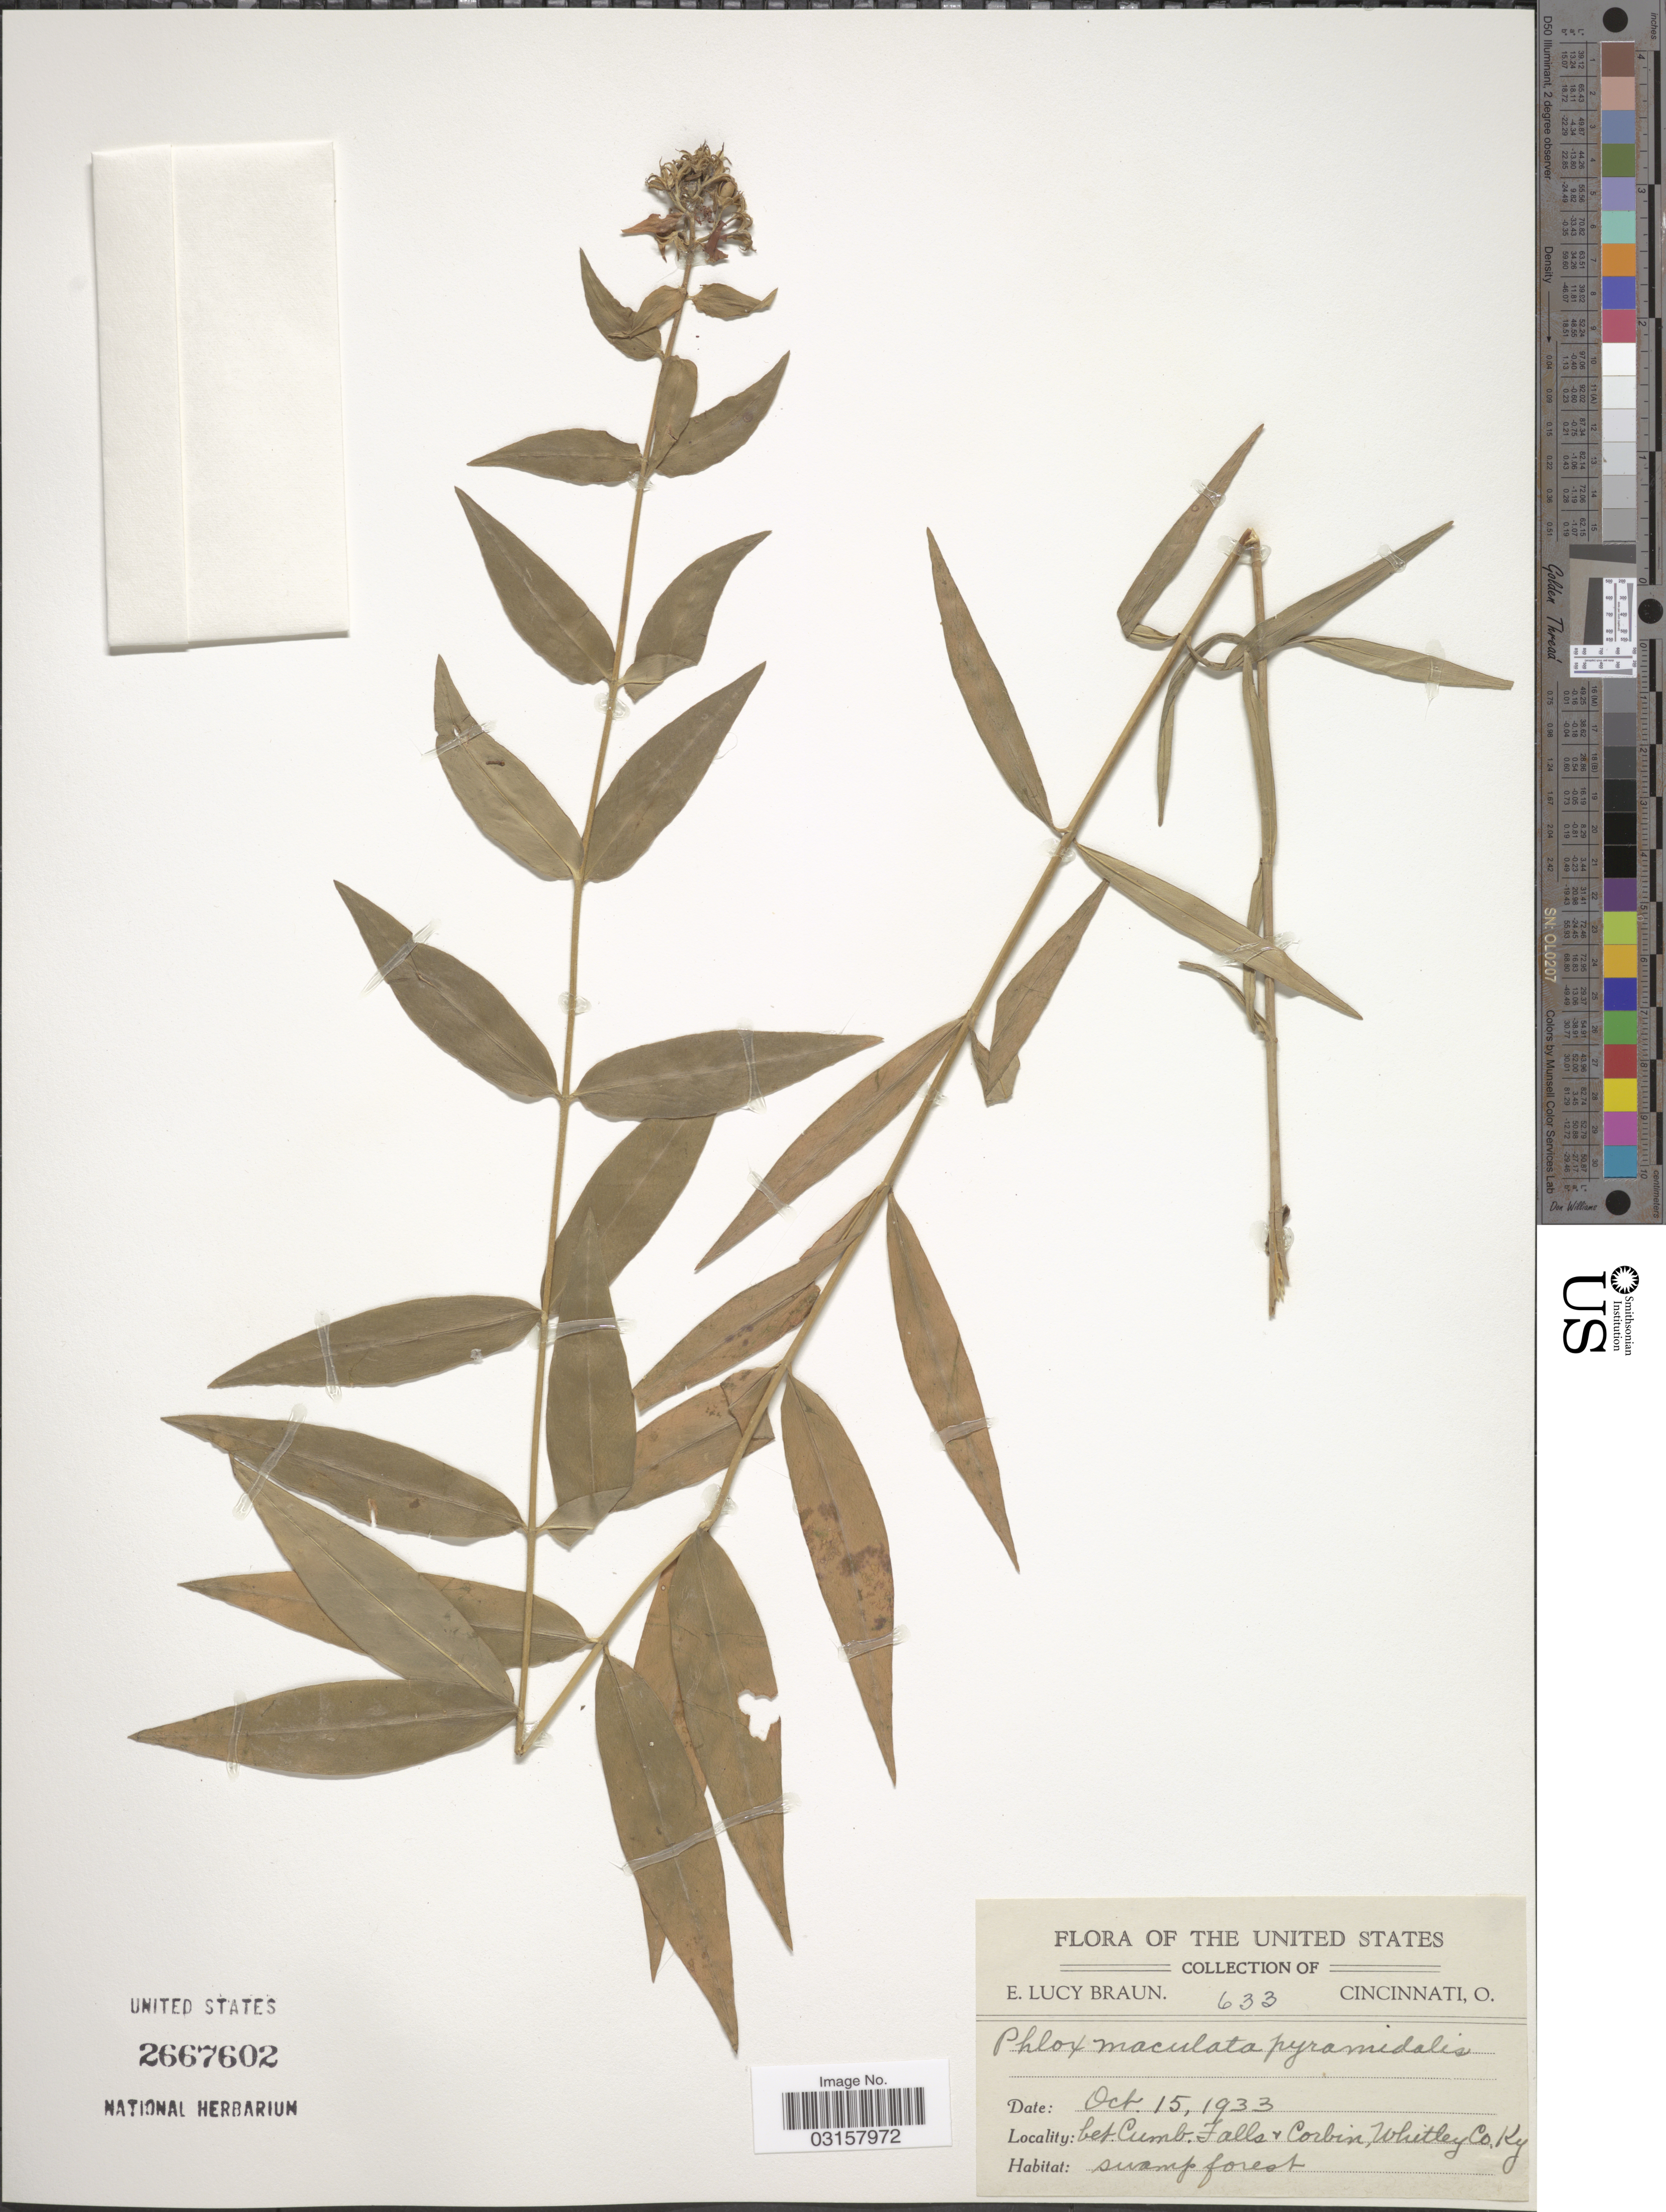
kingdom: Plantae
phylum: Tracheophyta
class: Magnoliopsida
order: Ericales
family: Polemoniaceae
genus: Phlox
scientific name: Phlox x pyramidalis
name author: (Sm.) Wherry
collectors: E. L. Braun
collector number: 633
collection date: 1933-10-15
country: United States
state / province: Kentucky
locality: Bet. Cumb. Falls + Corbin, Whitley Co.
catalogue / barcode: US 2667602